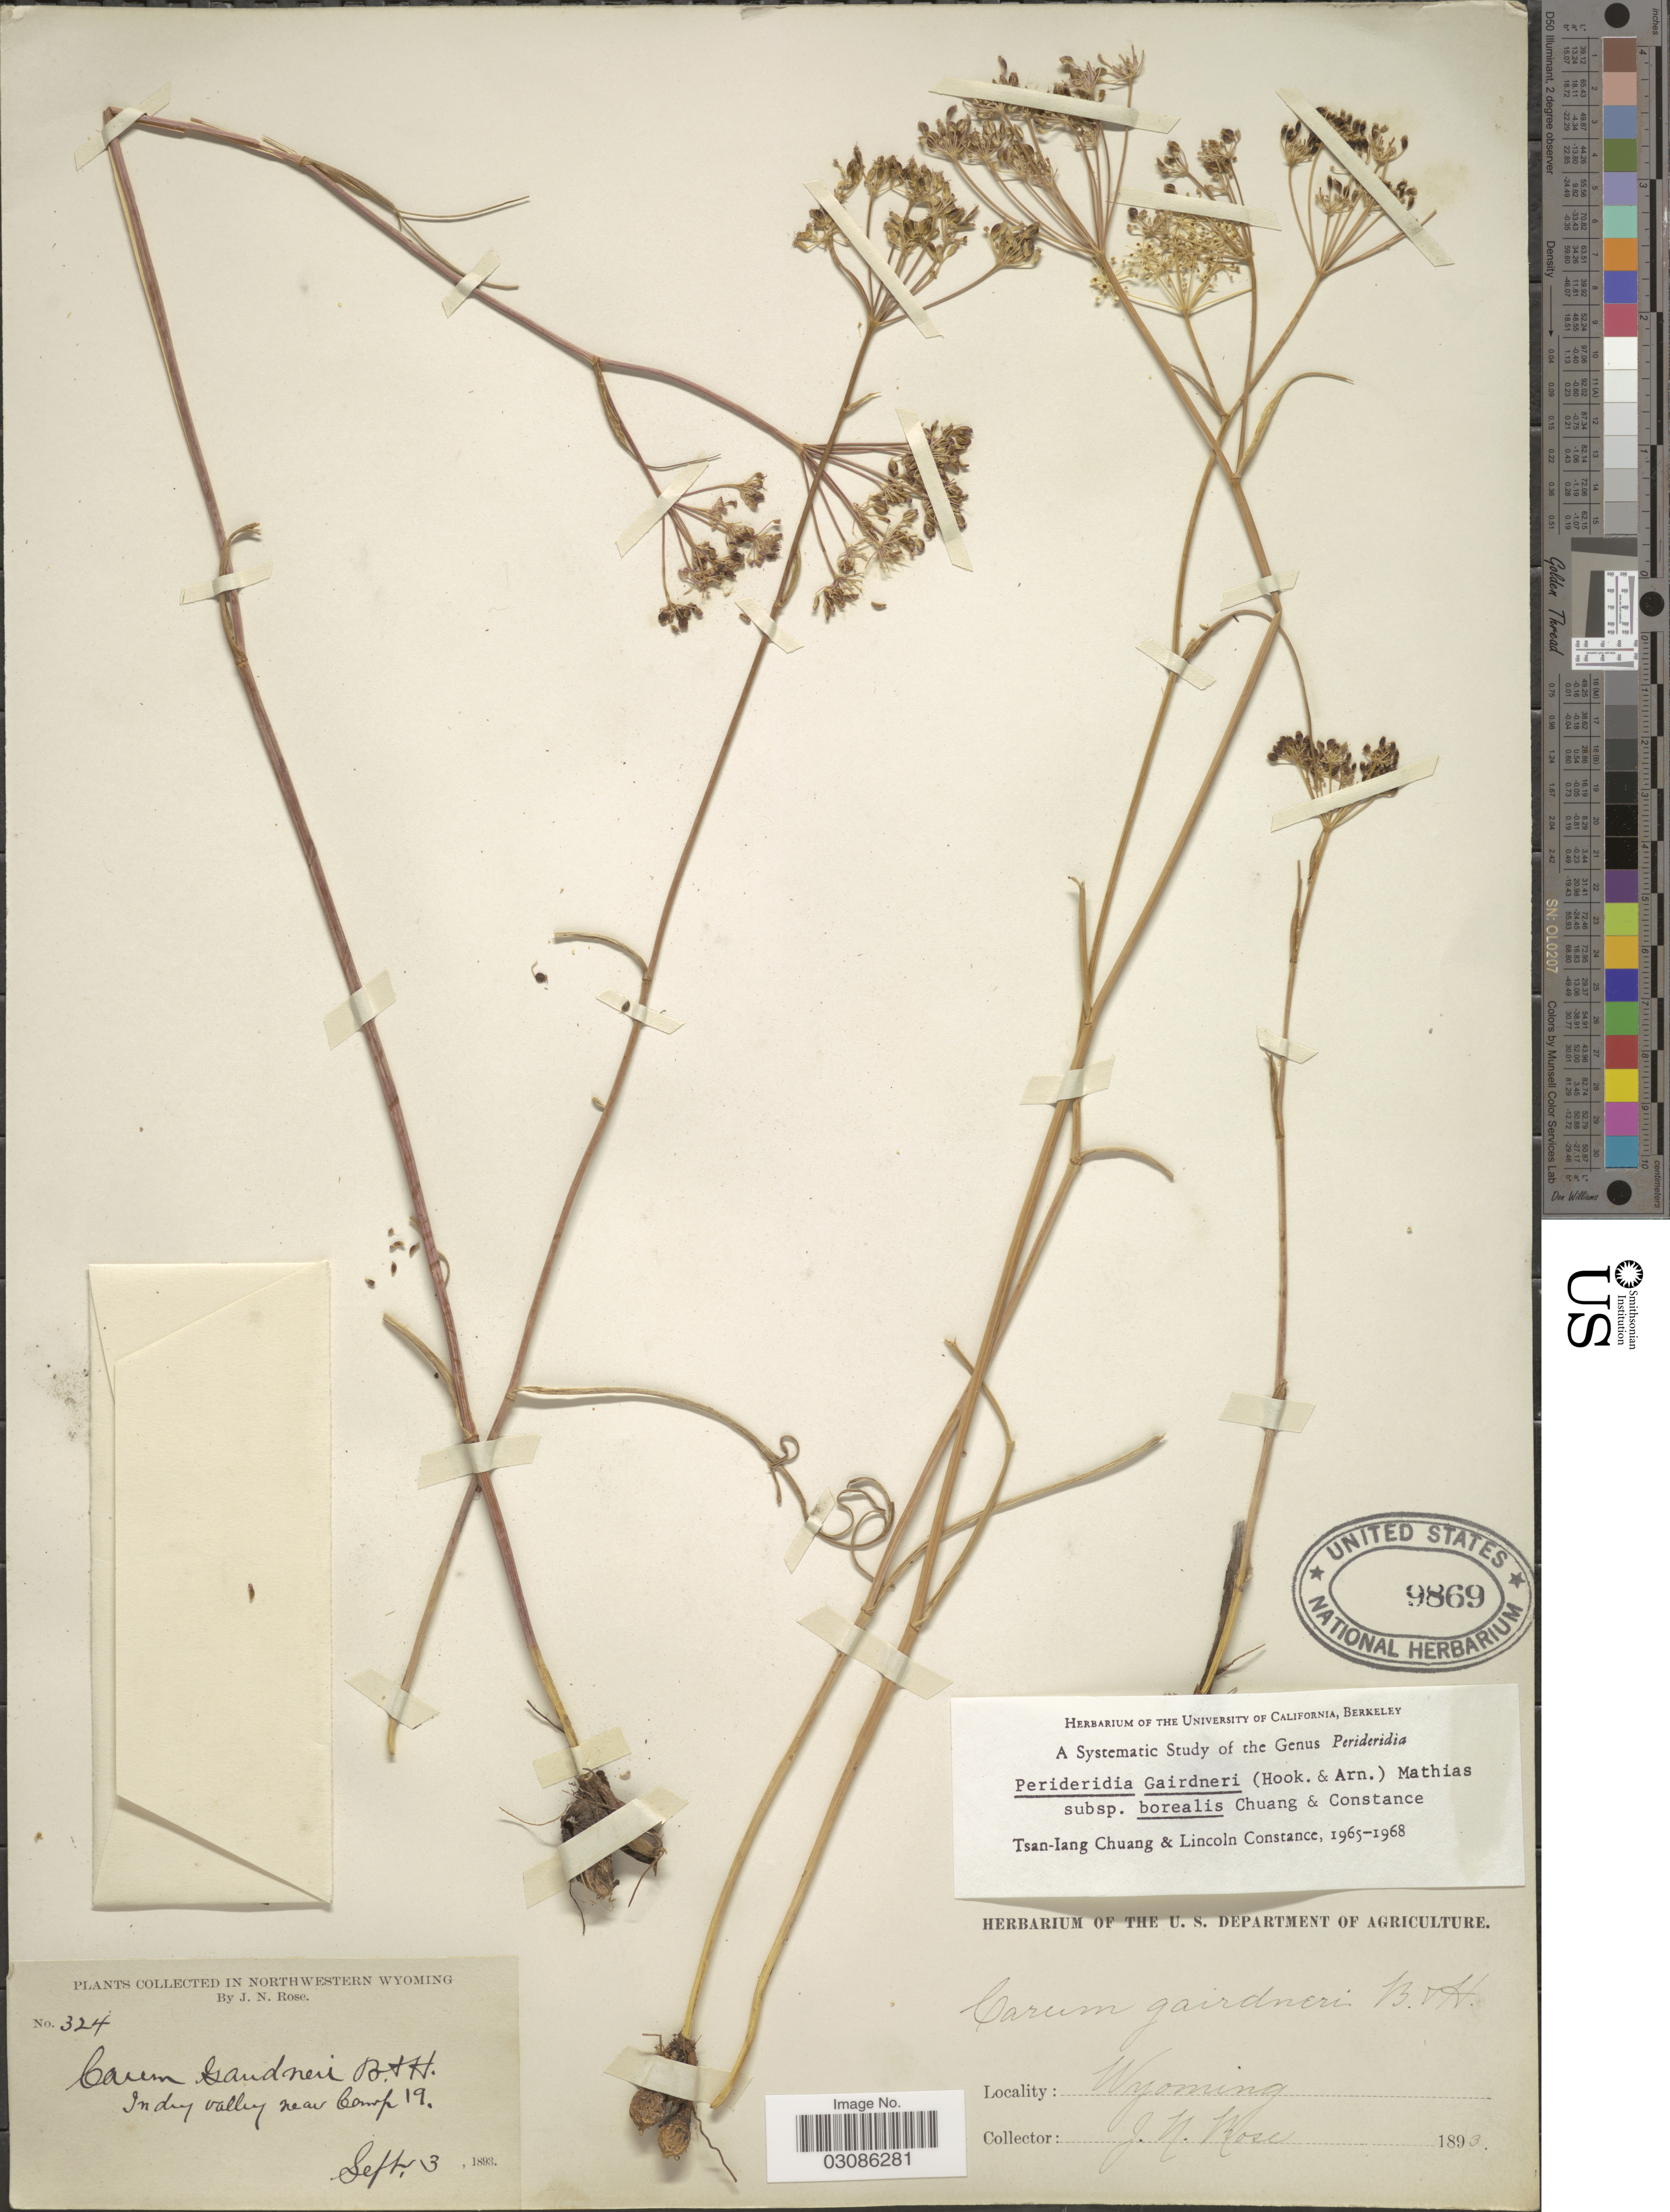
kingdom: Plantae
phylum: Tracheophyta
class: Magnoliopsida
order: Apiales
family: Apiaceae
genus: Perideridia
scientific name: Perideridia gairdneri subsp. borealis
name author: T.I. Chuang & Constance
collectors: J. N. Rose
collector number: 324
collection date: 1893-09-03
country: United States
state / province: Wyoming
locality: In dry valley near Camp 19, In Northwestern Wyoming.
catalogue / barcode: US 9869